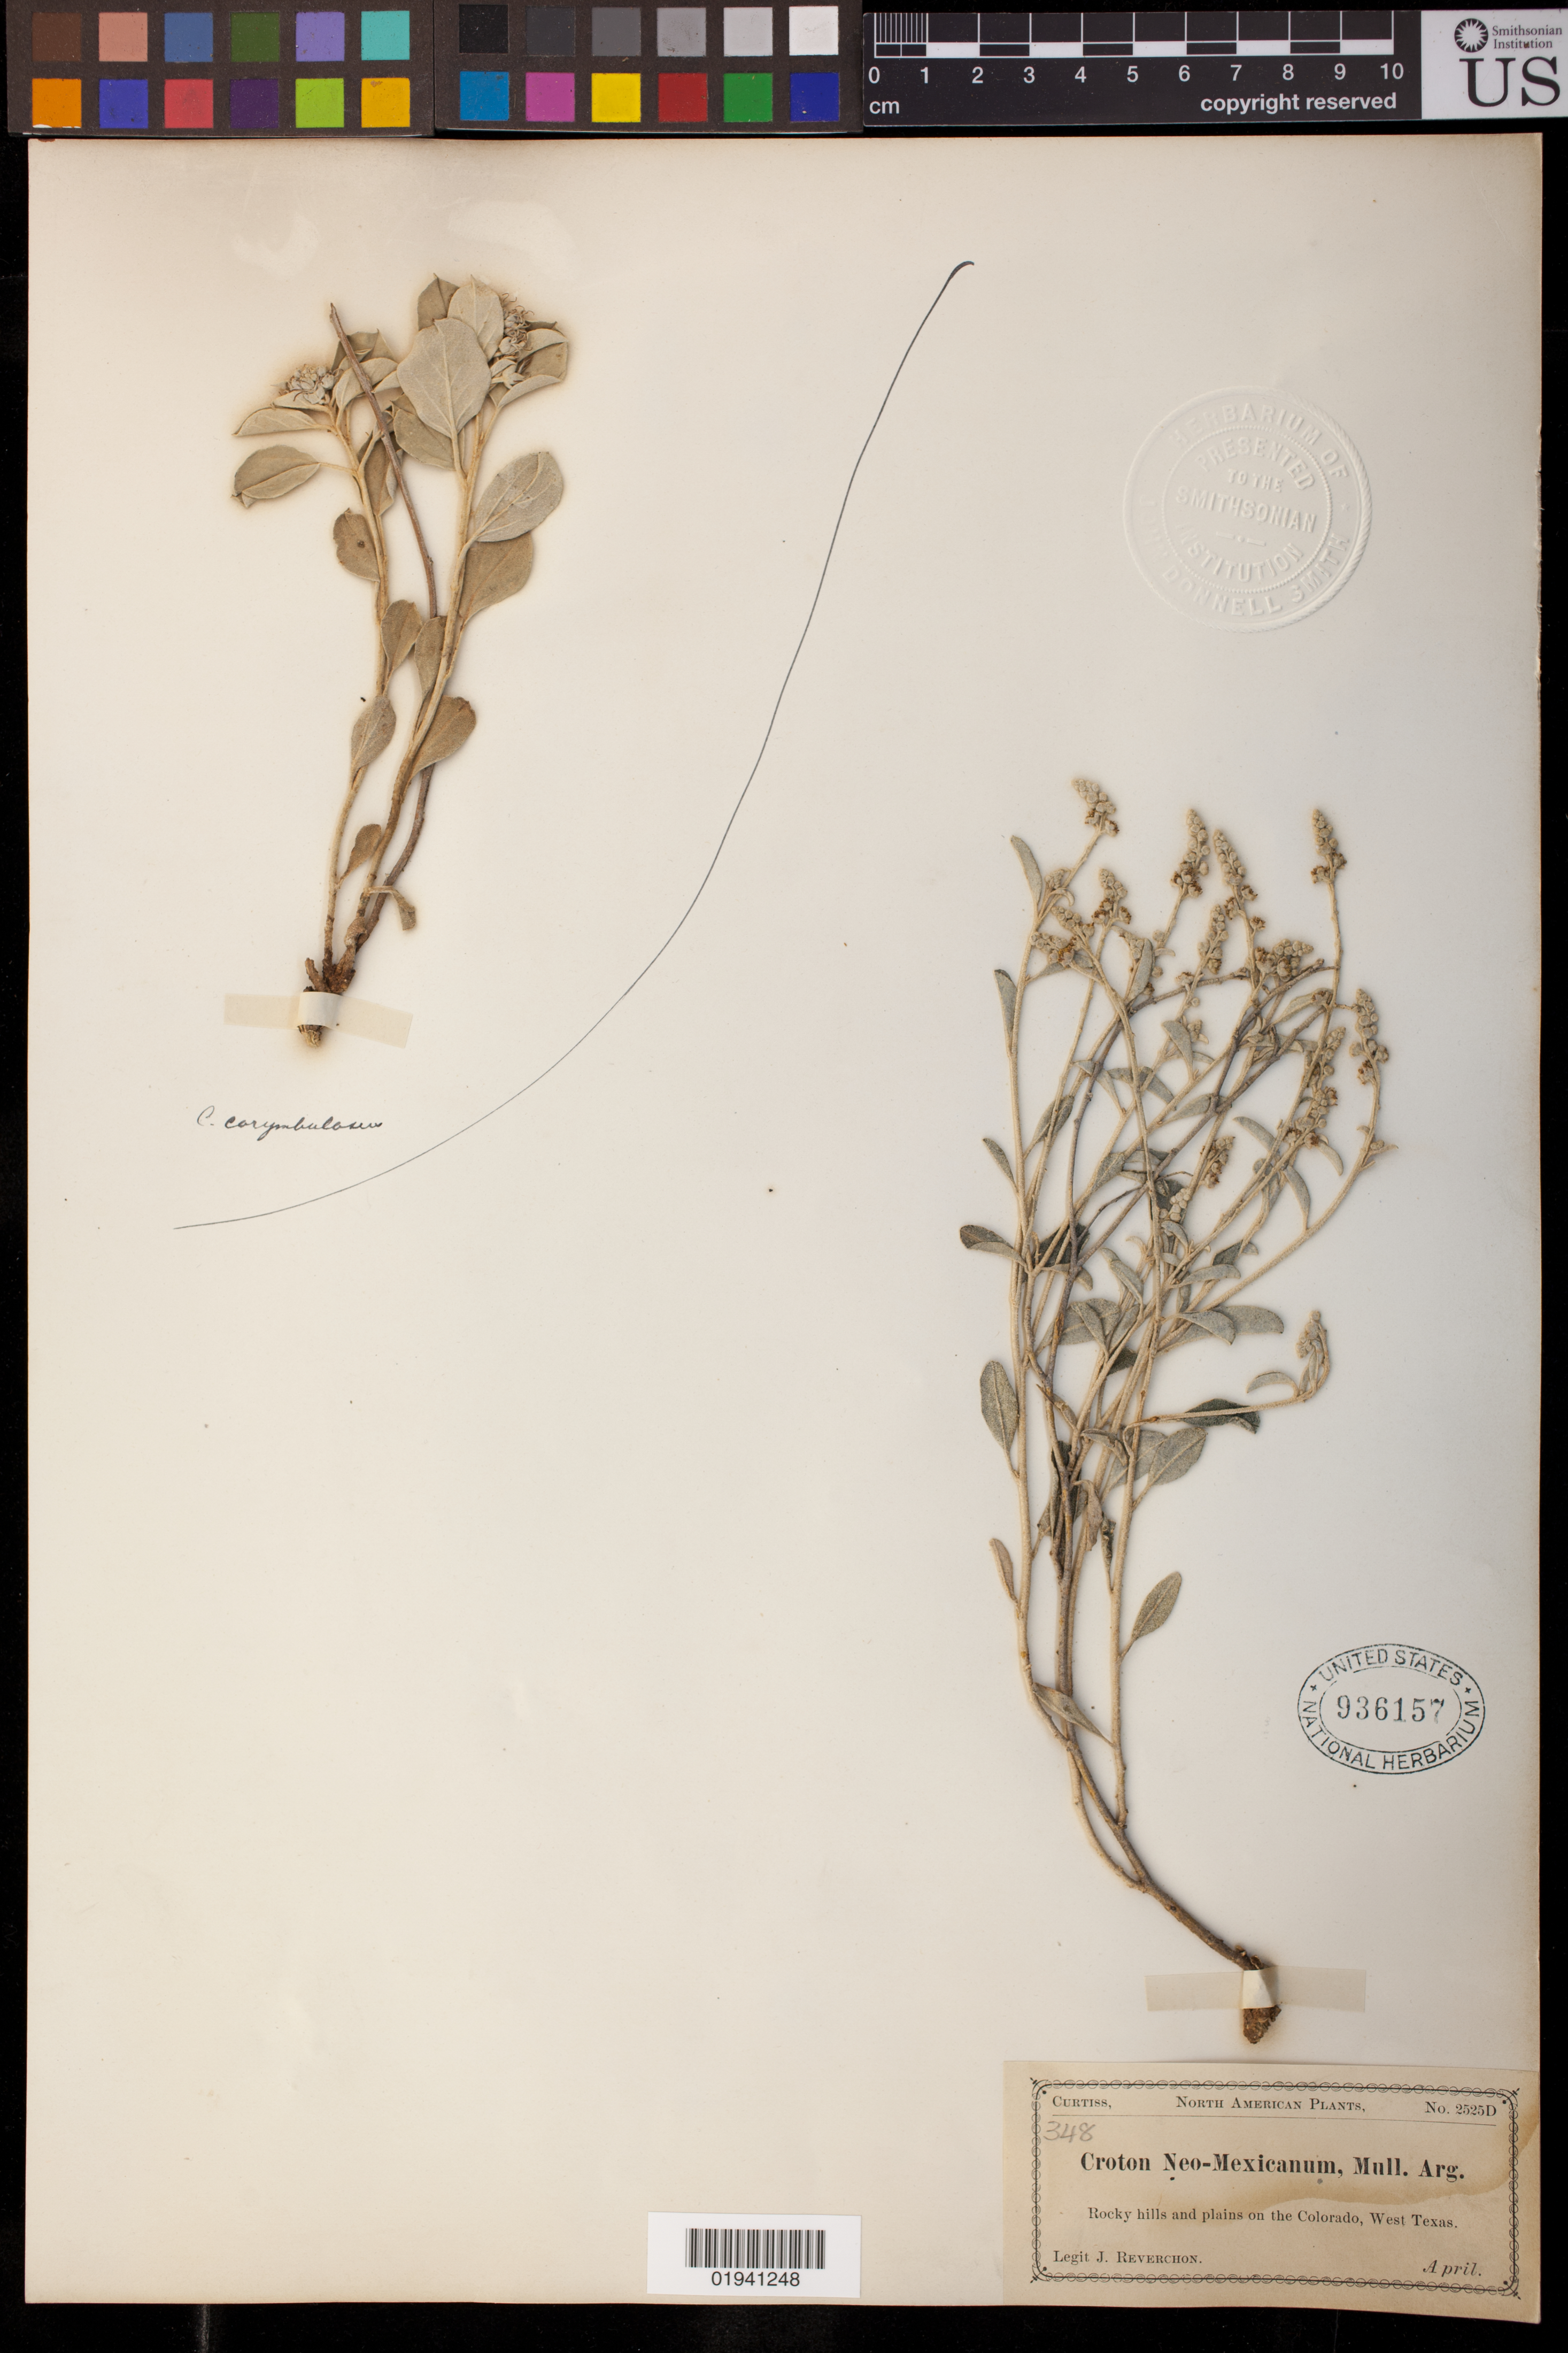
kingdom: Plantae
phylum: Tracheophyta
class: Magnoliopsida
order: Malpighiales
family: Euphorbiaceae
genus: Croton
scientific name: Croton neomexicanus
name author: Müll. Arg.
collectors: J. Reverchon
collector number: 348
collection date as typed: April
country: United States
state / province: Texas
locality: On the Colorado, West Texas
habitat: Rocky hills and plains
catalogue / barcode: US 936157